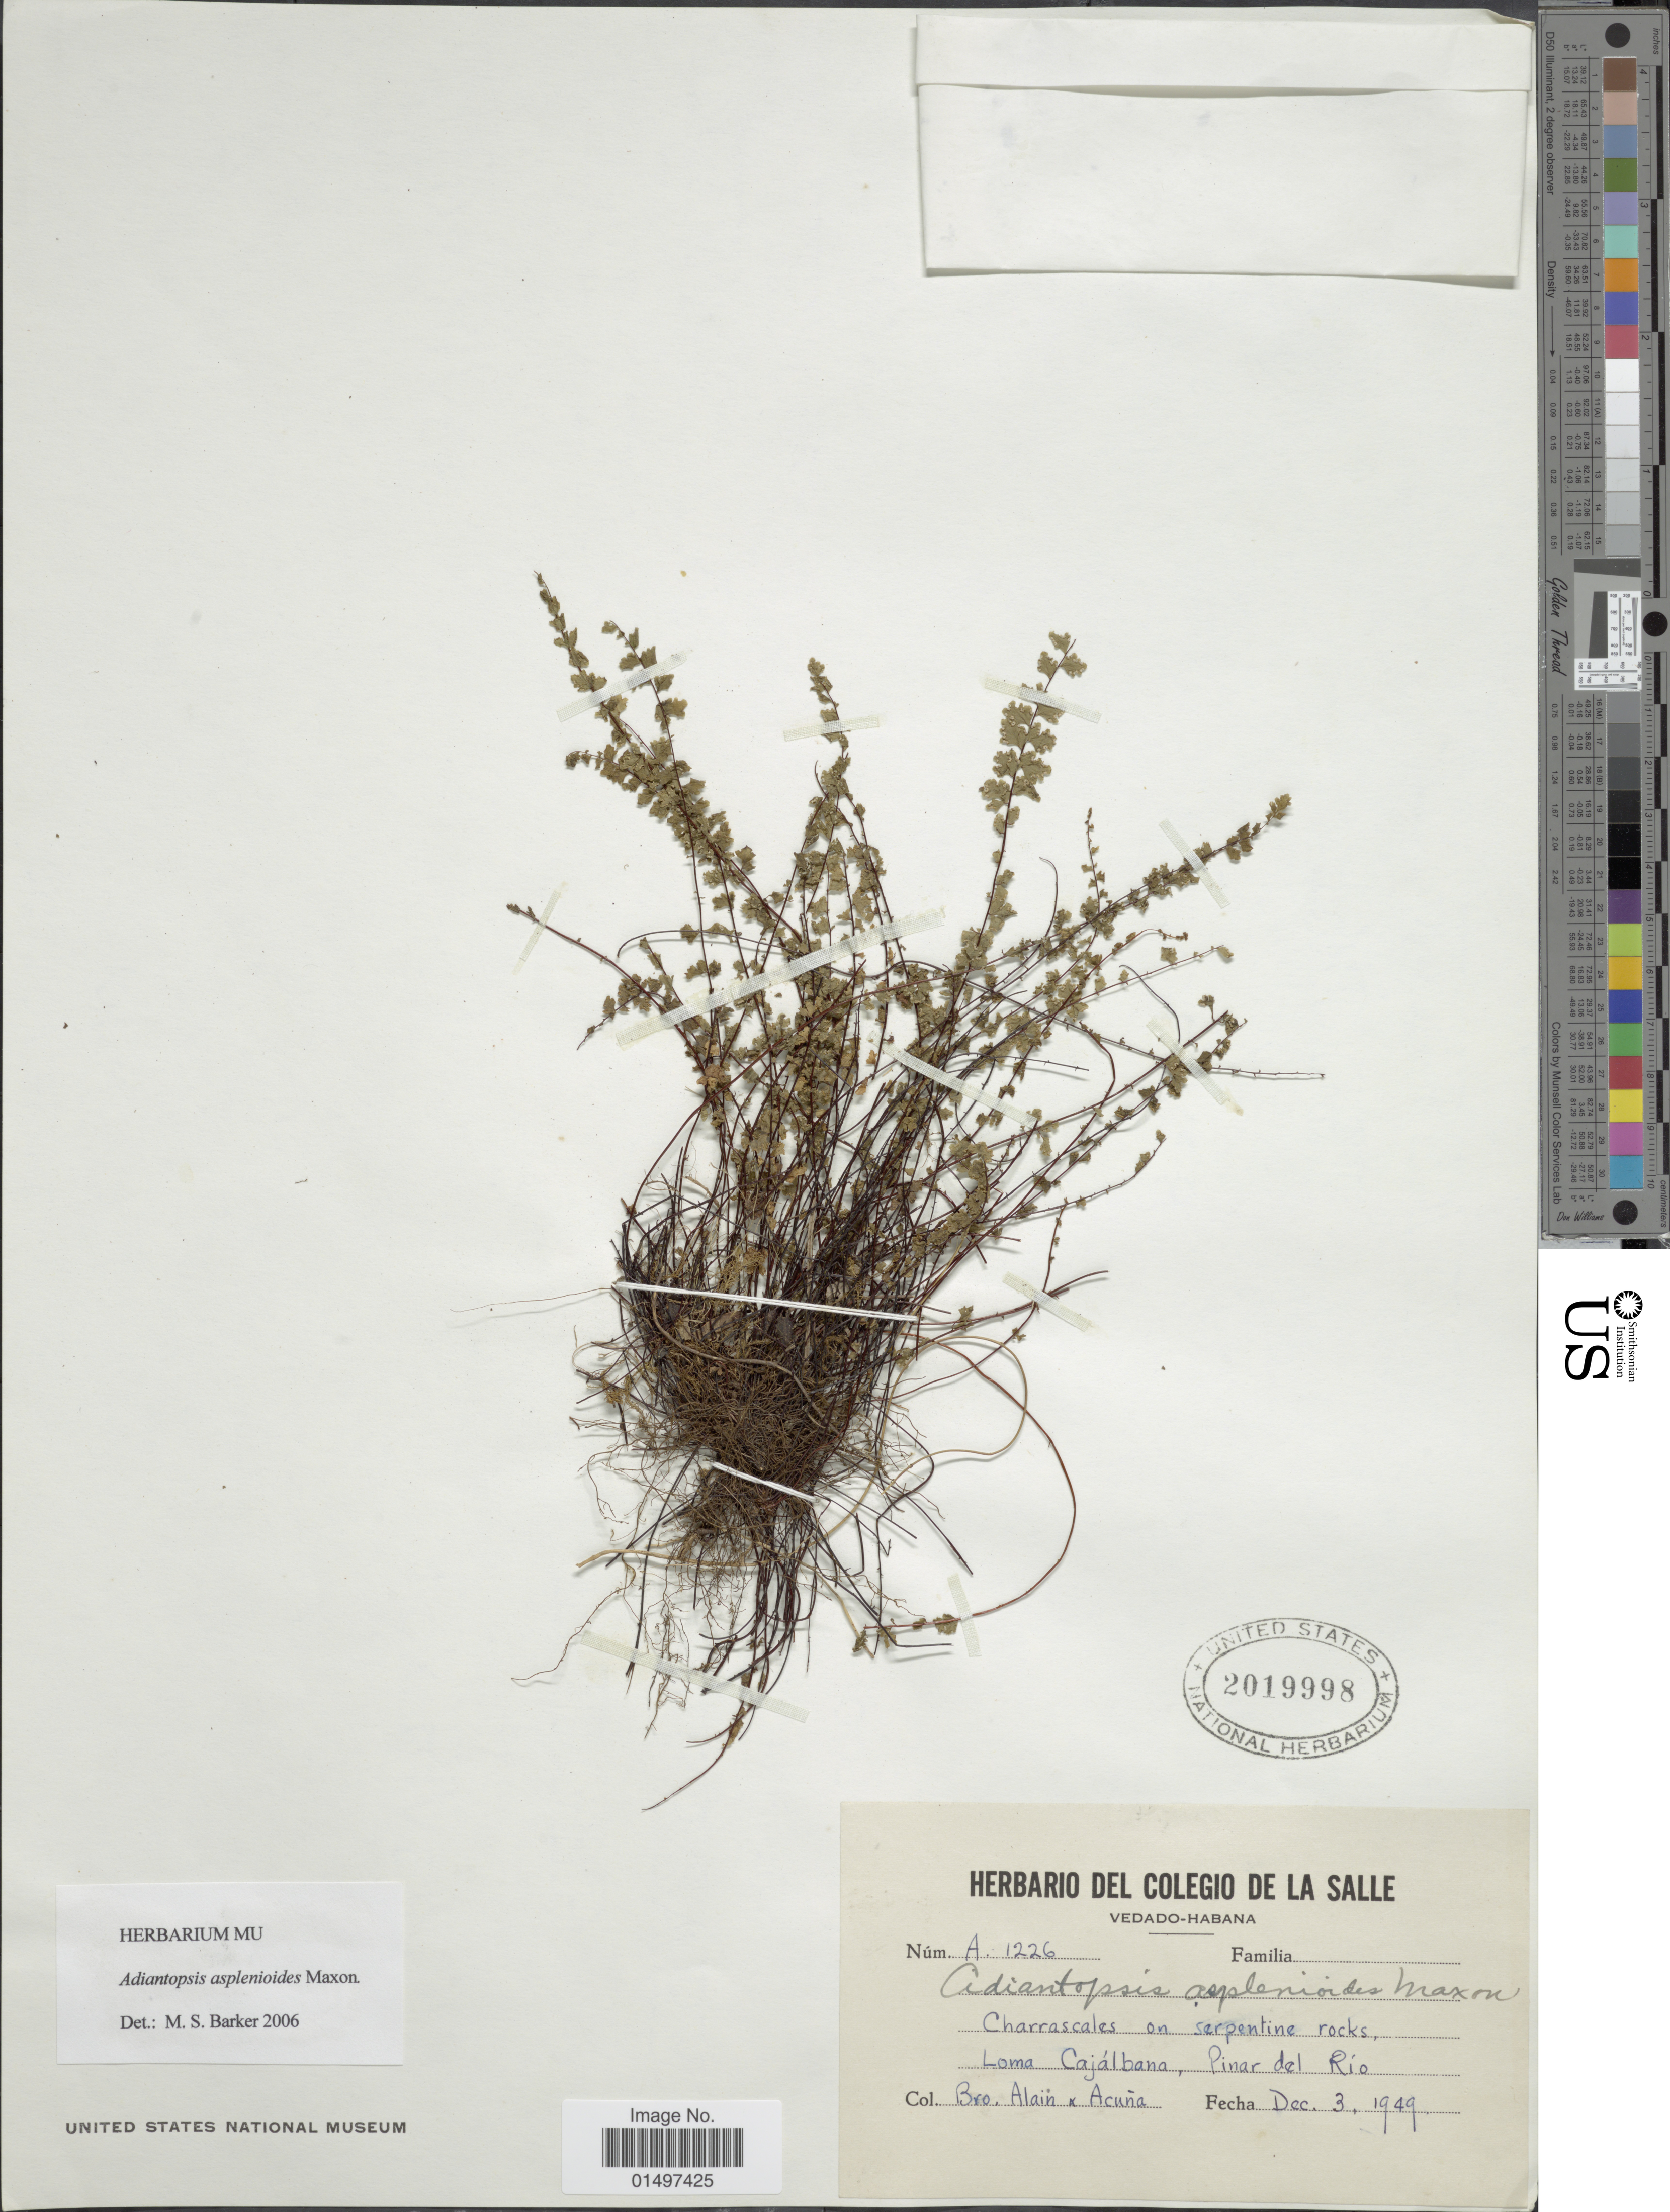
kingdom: Plantae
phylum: Tracheophyta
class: Polypodiopsida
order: Polypodiales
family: Pteridaceae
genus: Adiantopsis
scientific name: Adiantopsis asplenioides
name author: Maxon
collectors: Bro. Alain - DO NOT USE & Acuña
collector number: A.1226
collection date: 1949-12-03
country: Cuba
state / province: Pinar del Río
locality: Loma Cajalbana.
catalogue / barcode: US 2019998